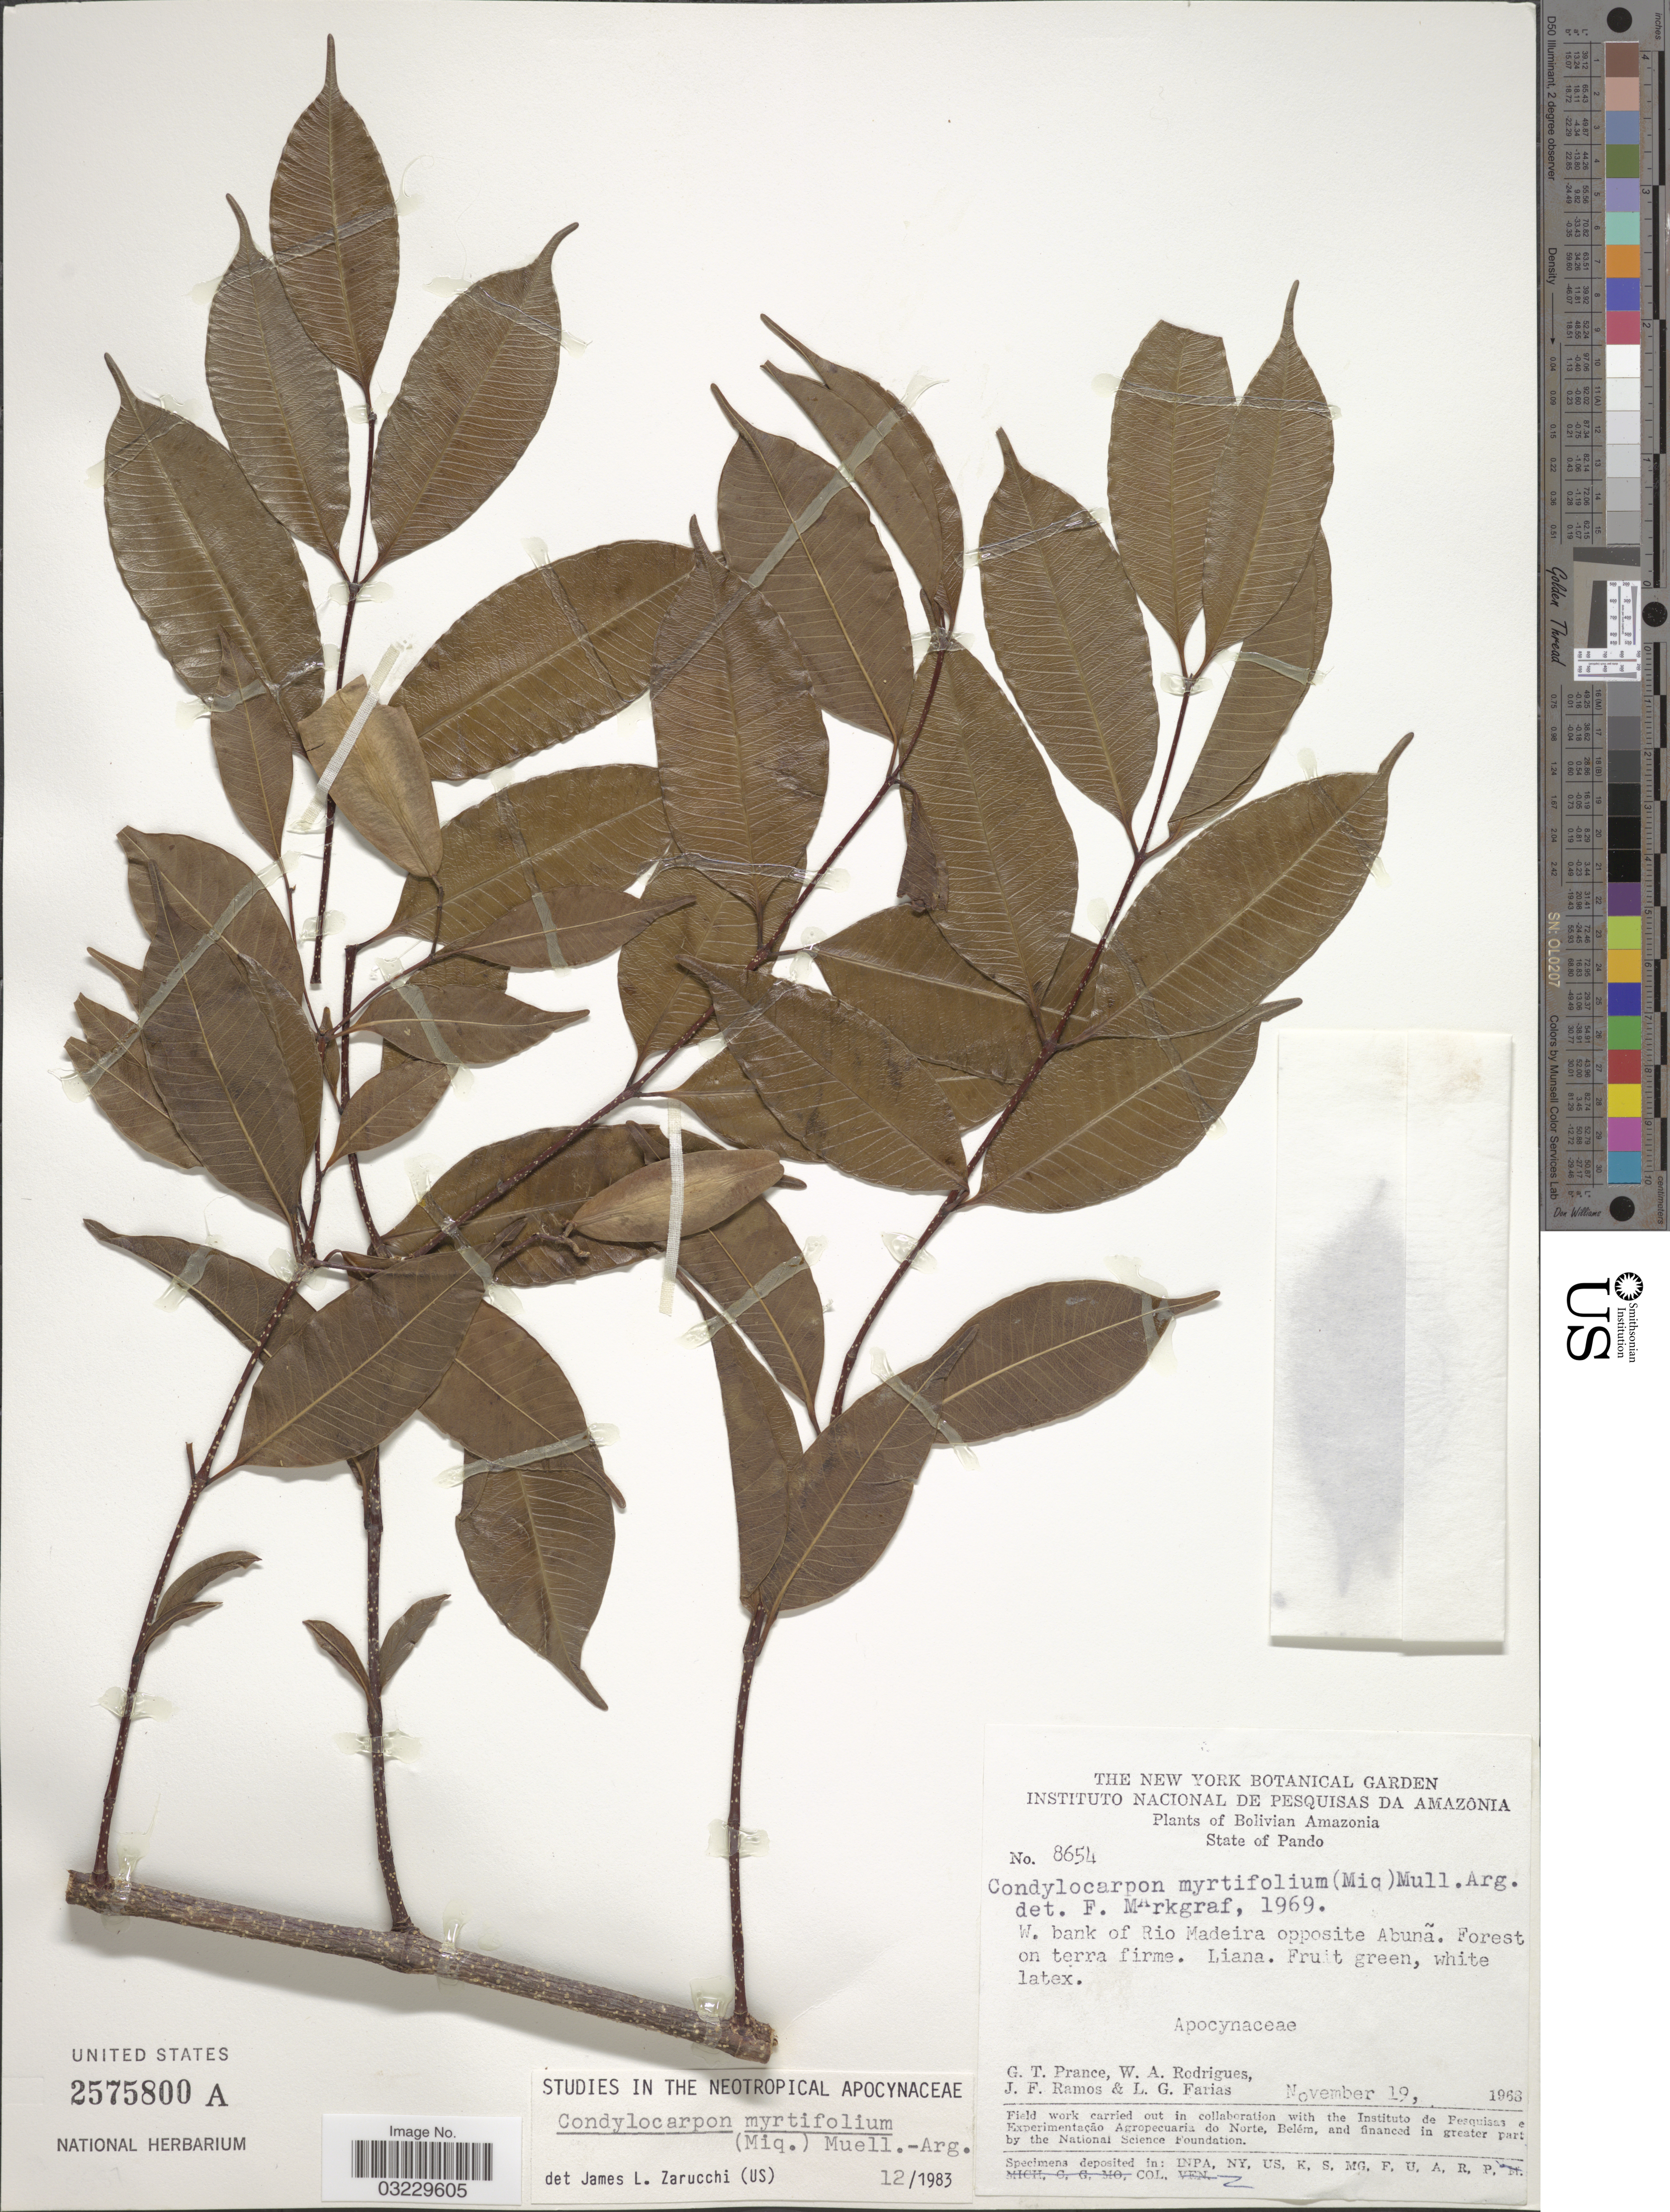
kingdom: Plantae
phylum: Tracheophyta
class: Magnoliopsida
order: Gentianales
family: Apocynaceae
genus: Condylocarpon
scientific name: Condylocarpon myrtifolium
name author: (Miq.) Müll. Arg.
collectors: G. T. Prance, W. A. Rodrigues, J. F. Ramos & L. G. Farias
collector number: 8654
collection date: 1968-11-19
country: Bolivia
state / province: Pando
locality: Bolivian Amazonia, W. bank of Rio Madeira opposite Abuña.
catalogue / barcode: US 2575800A